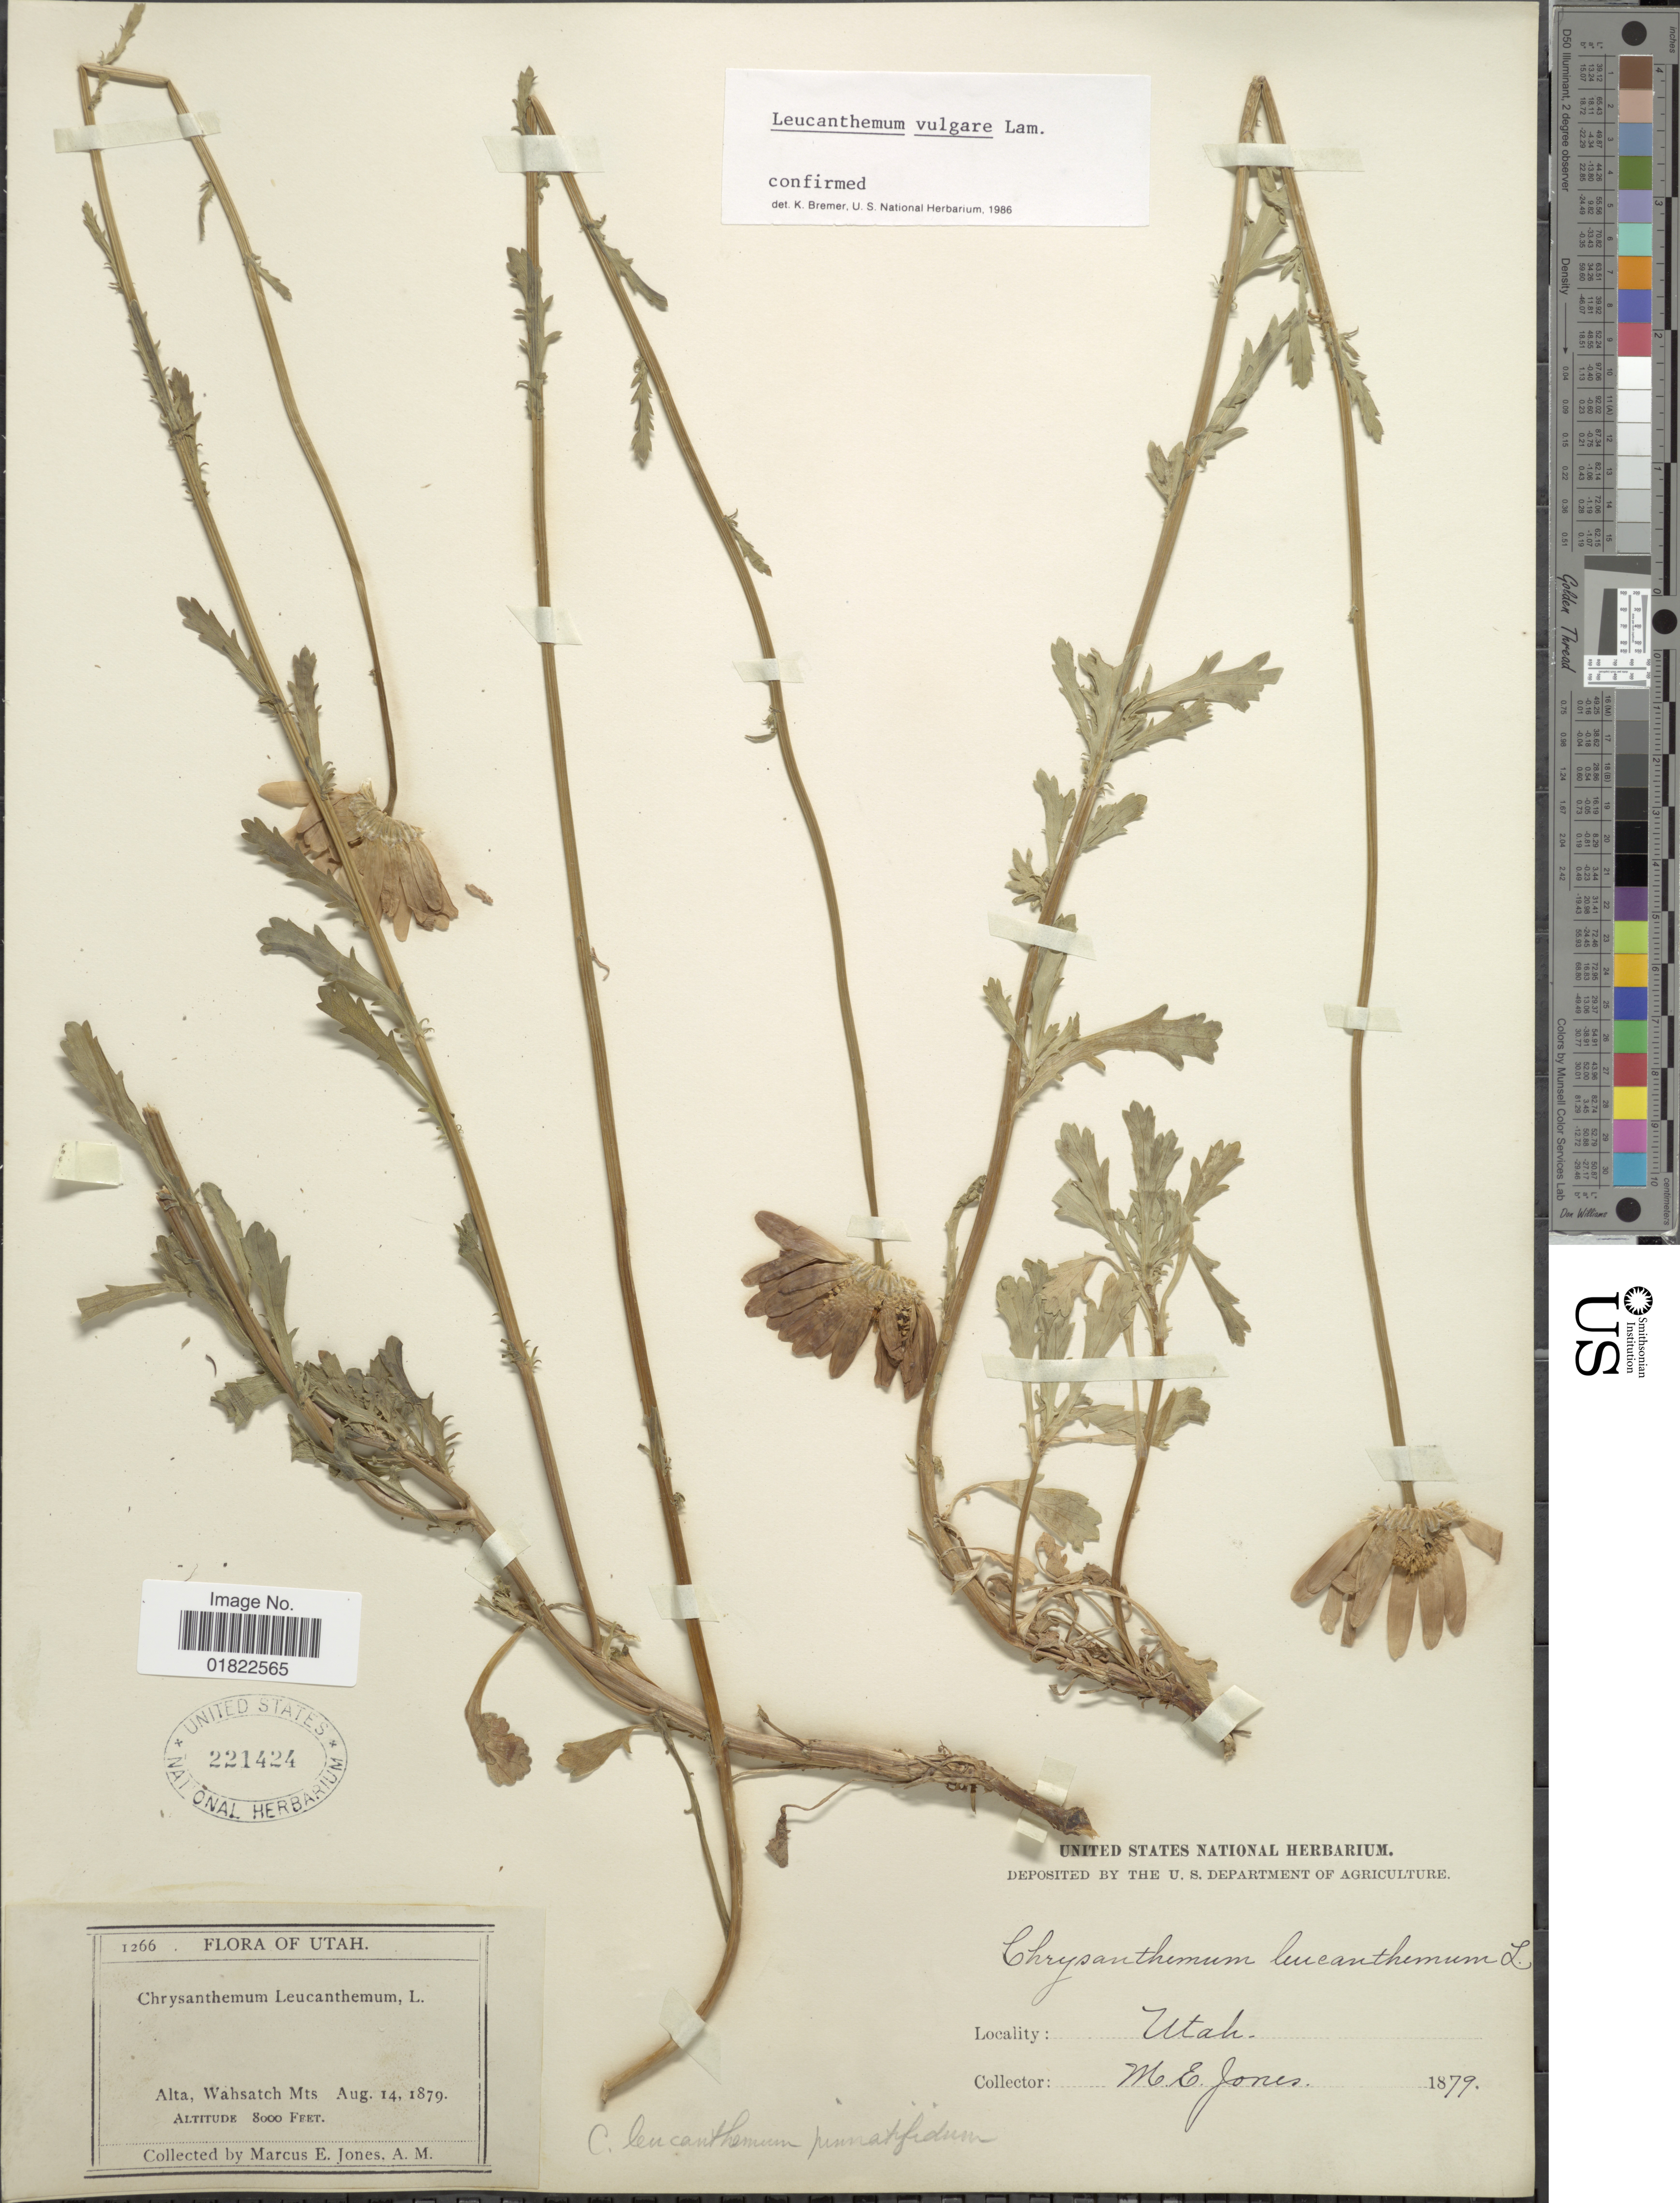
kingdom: Plantae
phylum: Tracheophyta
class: Magnoliopsida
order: Asterales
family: Asteraceae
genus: Leucanthemum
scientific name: Leucanthemum vulgare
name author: Lam.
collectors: M. E. Jones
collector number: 1266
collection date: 1879-08-14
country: United States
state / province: Utah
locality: Alta, Wahsatch Mts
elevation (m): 2438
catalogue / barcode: US 221424